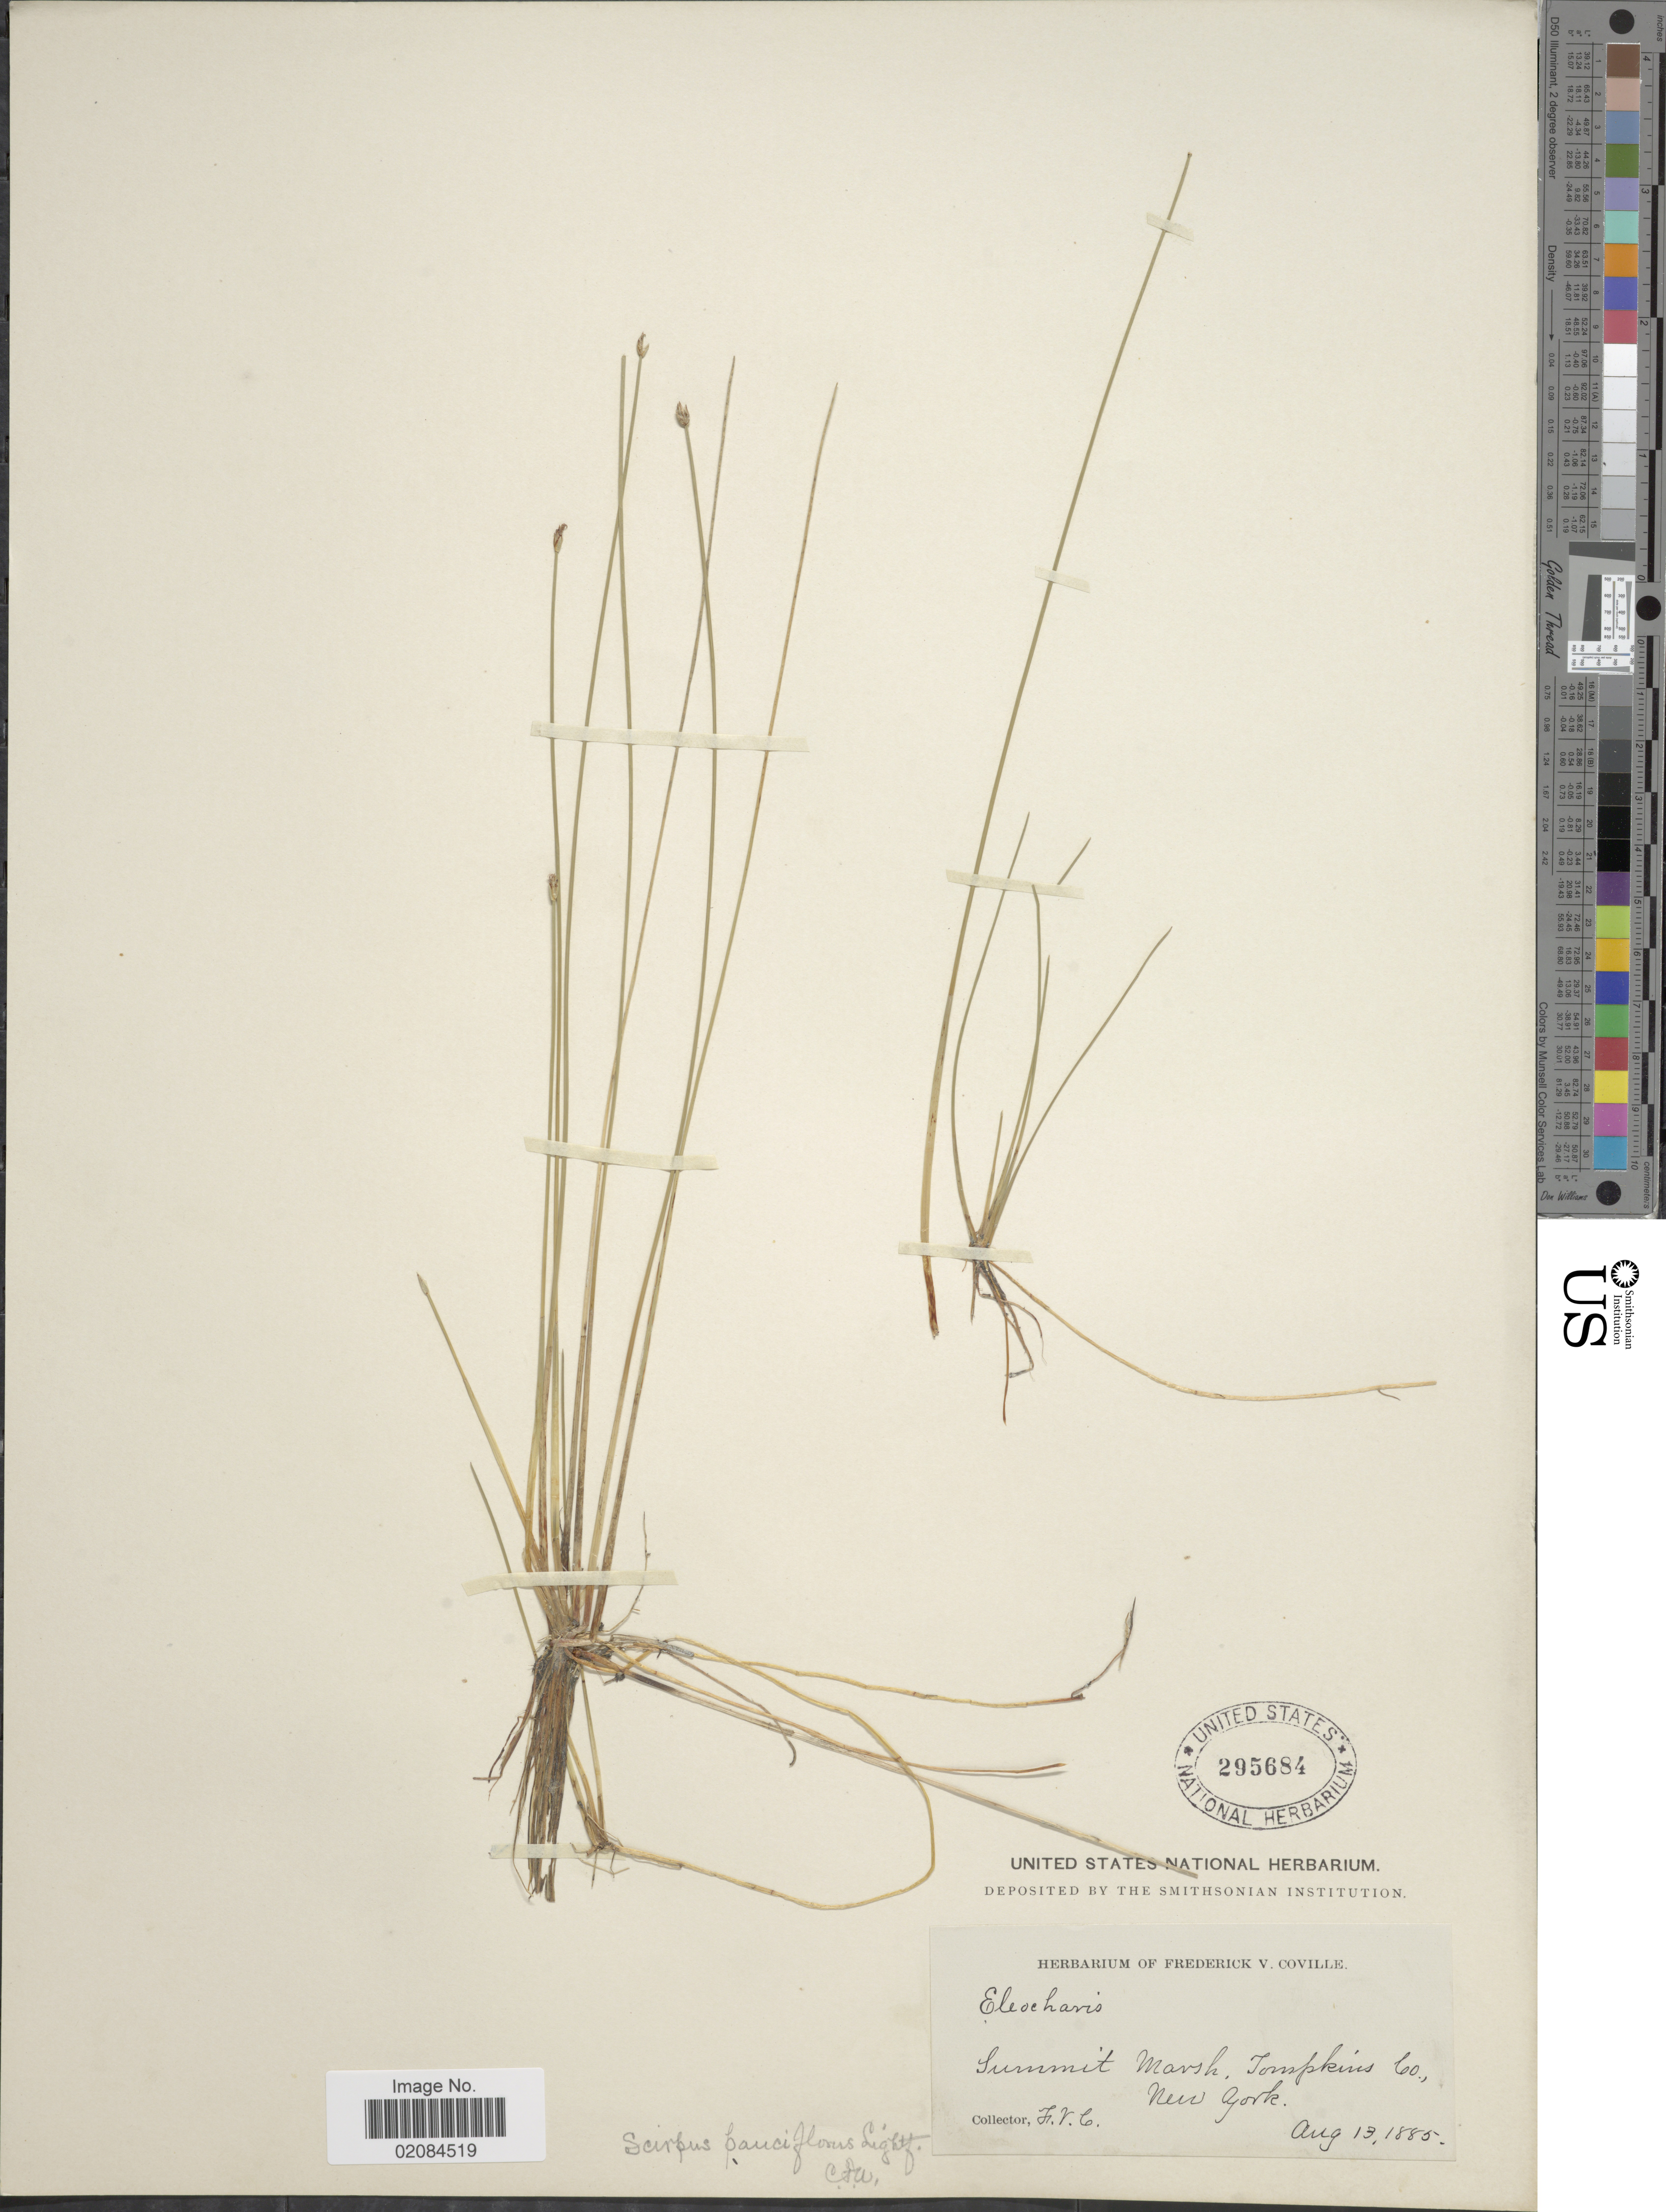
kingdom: Plantae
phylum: Tracheophyta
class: Liliopsida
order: Poales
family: Cyperaceae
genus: Eleocharis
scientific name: Eleocharis quinqueflora subsp. fernaldii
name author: (Svenson) Hultén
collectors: F. V. Coville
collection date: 1885-08-13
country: United States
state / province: New York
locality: Summit Marsh, Tompkins Co. New York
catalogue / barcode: US 295684